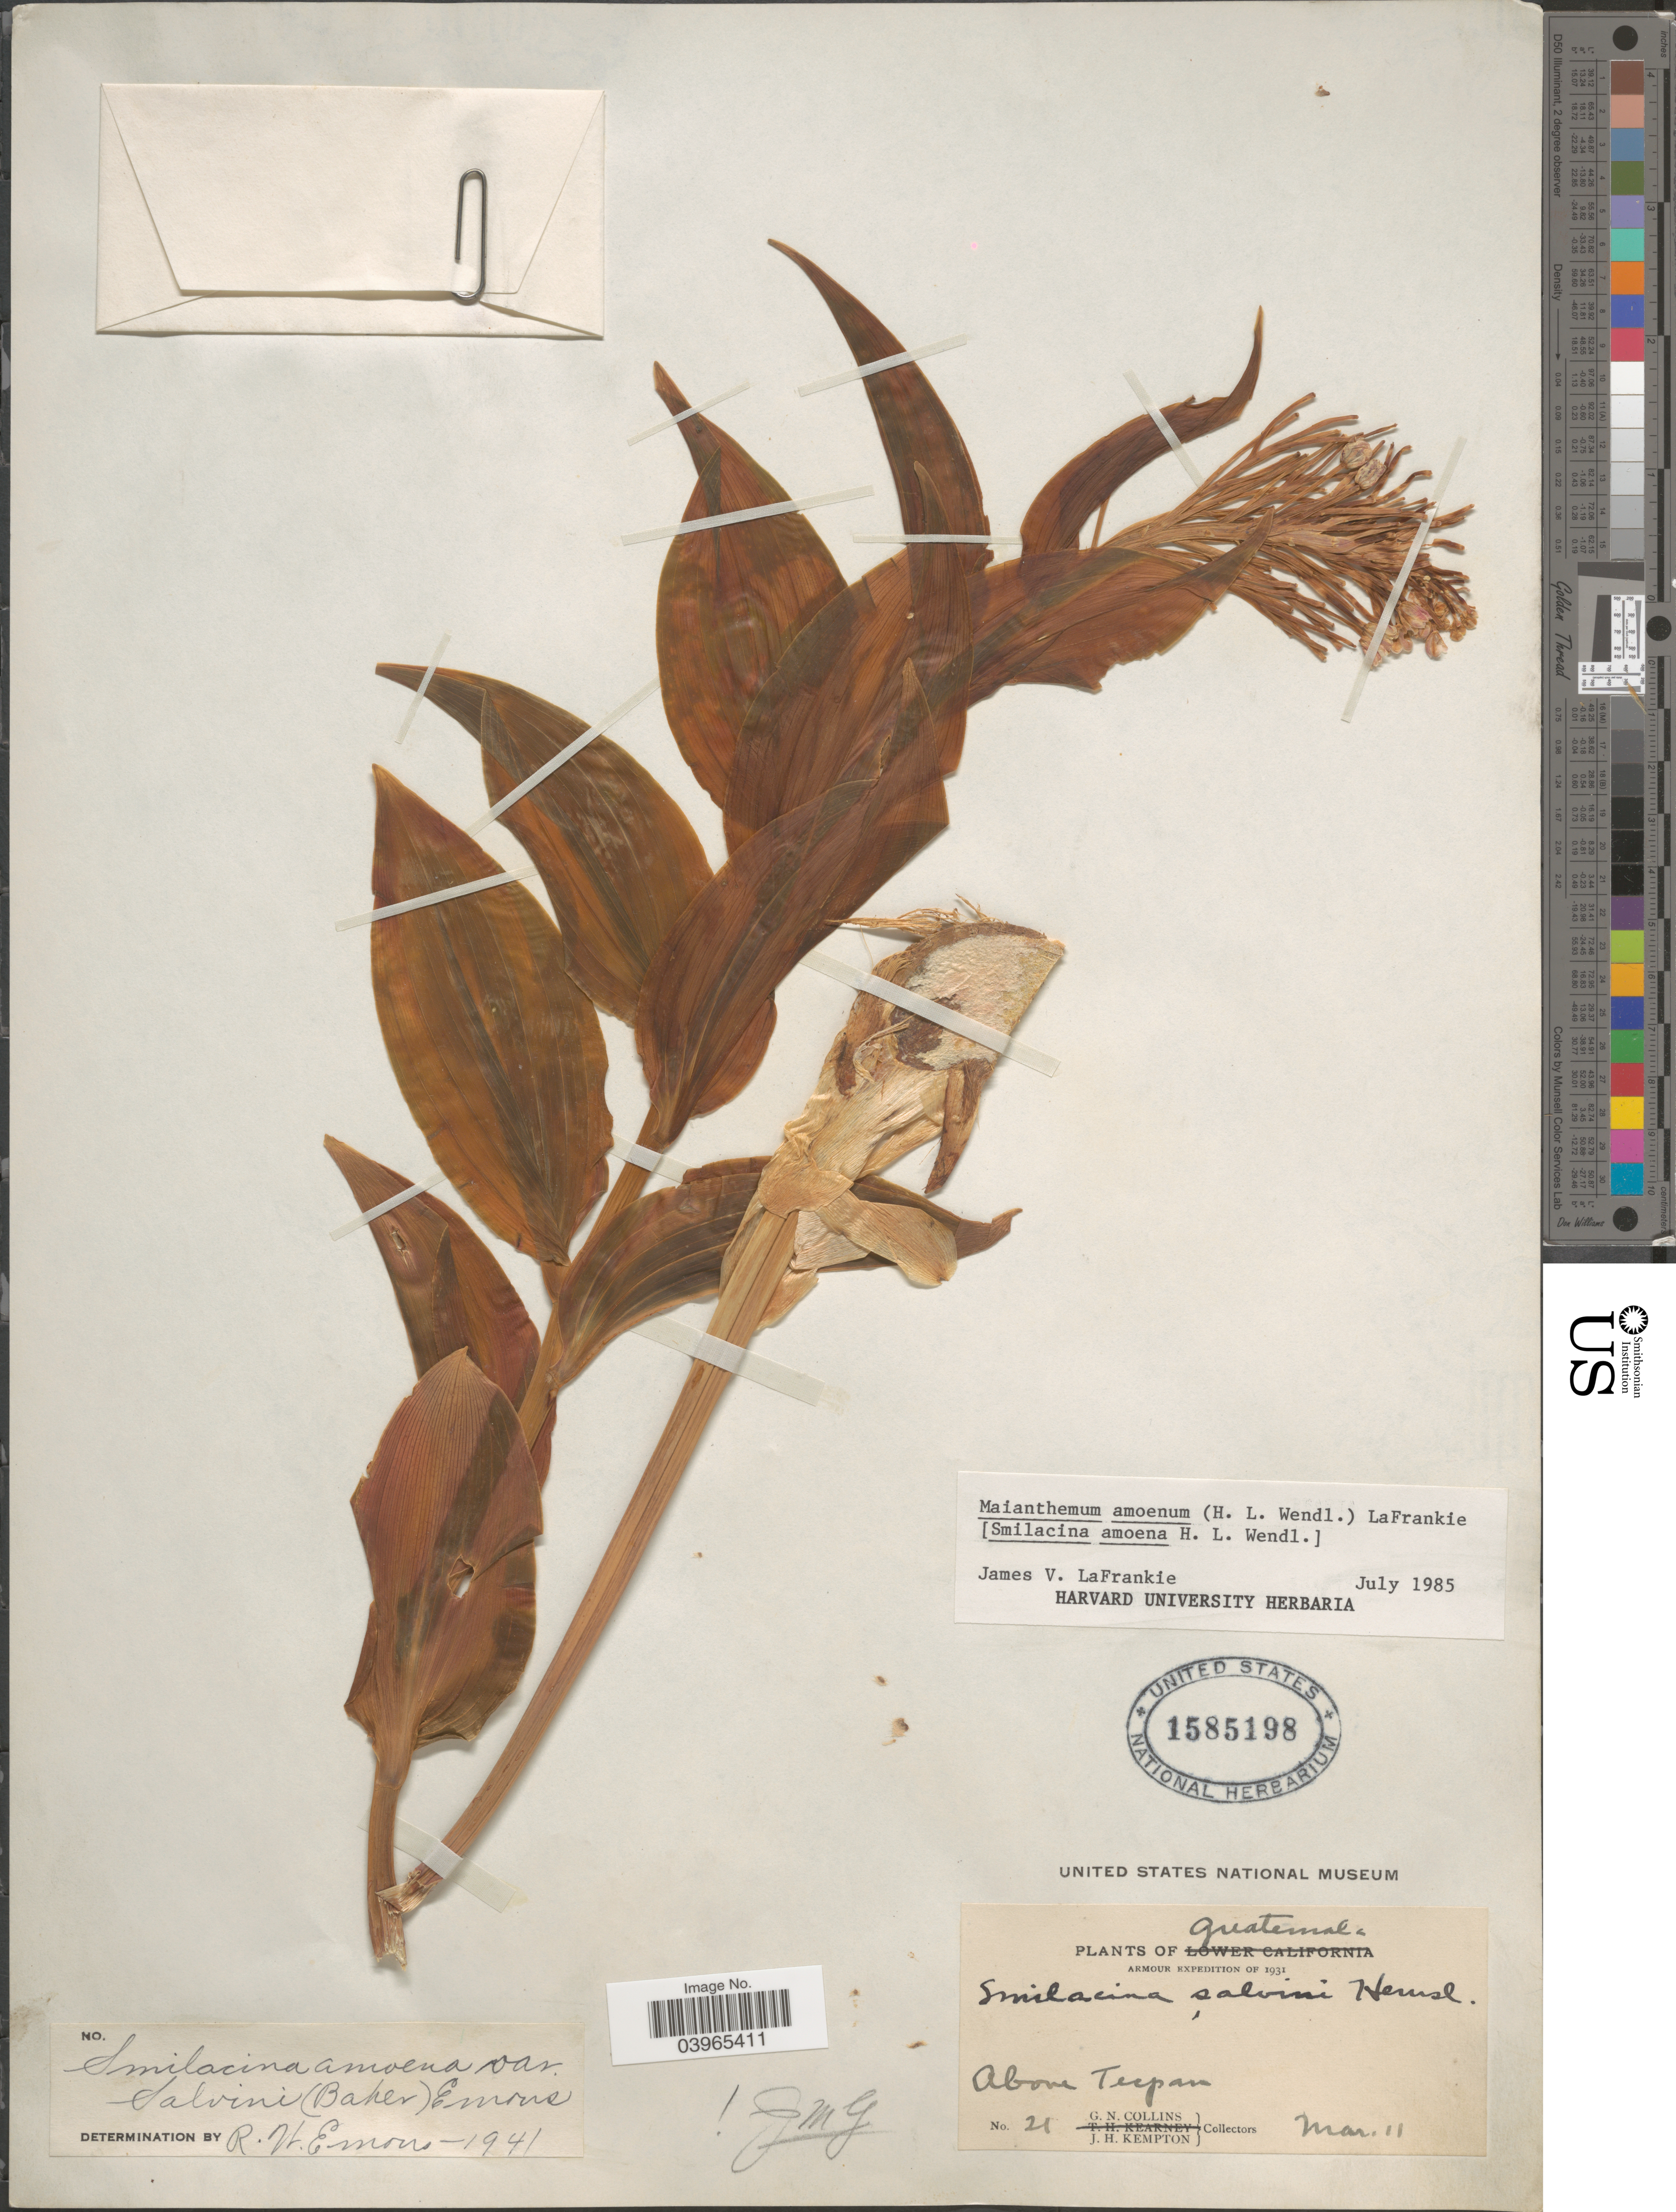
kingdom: Plantae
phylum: Tracheophyta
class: Liliopsida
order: Asparagales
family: Asparagaceae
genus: Maianthemum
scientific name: Maianthemum amoenum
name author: (H.L. Wendl.) LaFrankie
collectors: G. Collins & J. H. Kempton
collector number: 21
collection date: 1931-03-11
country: Guatemala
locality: Above Tecpan.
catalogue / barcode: US 1585198